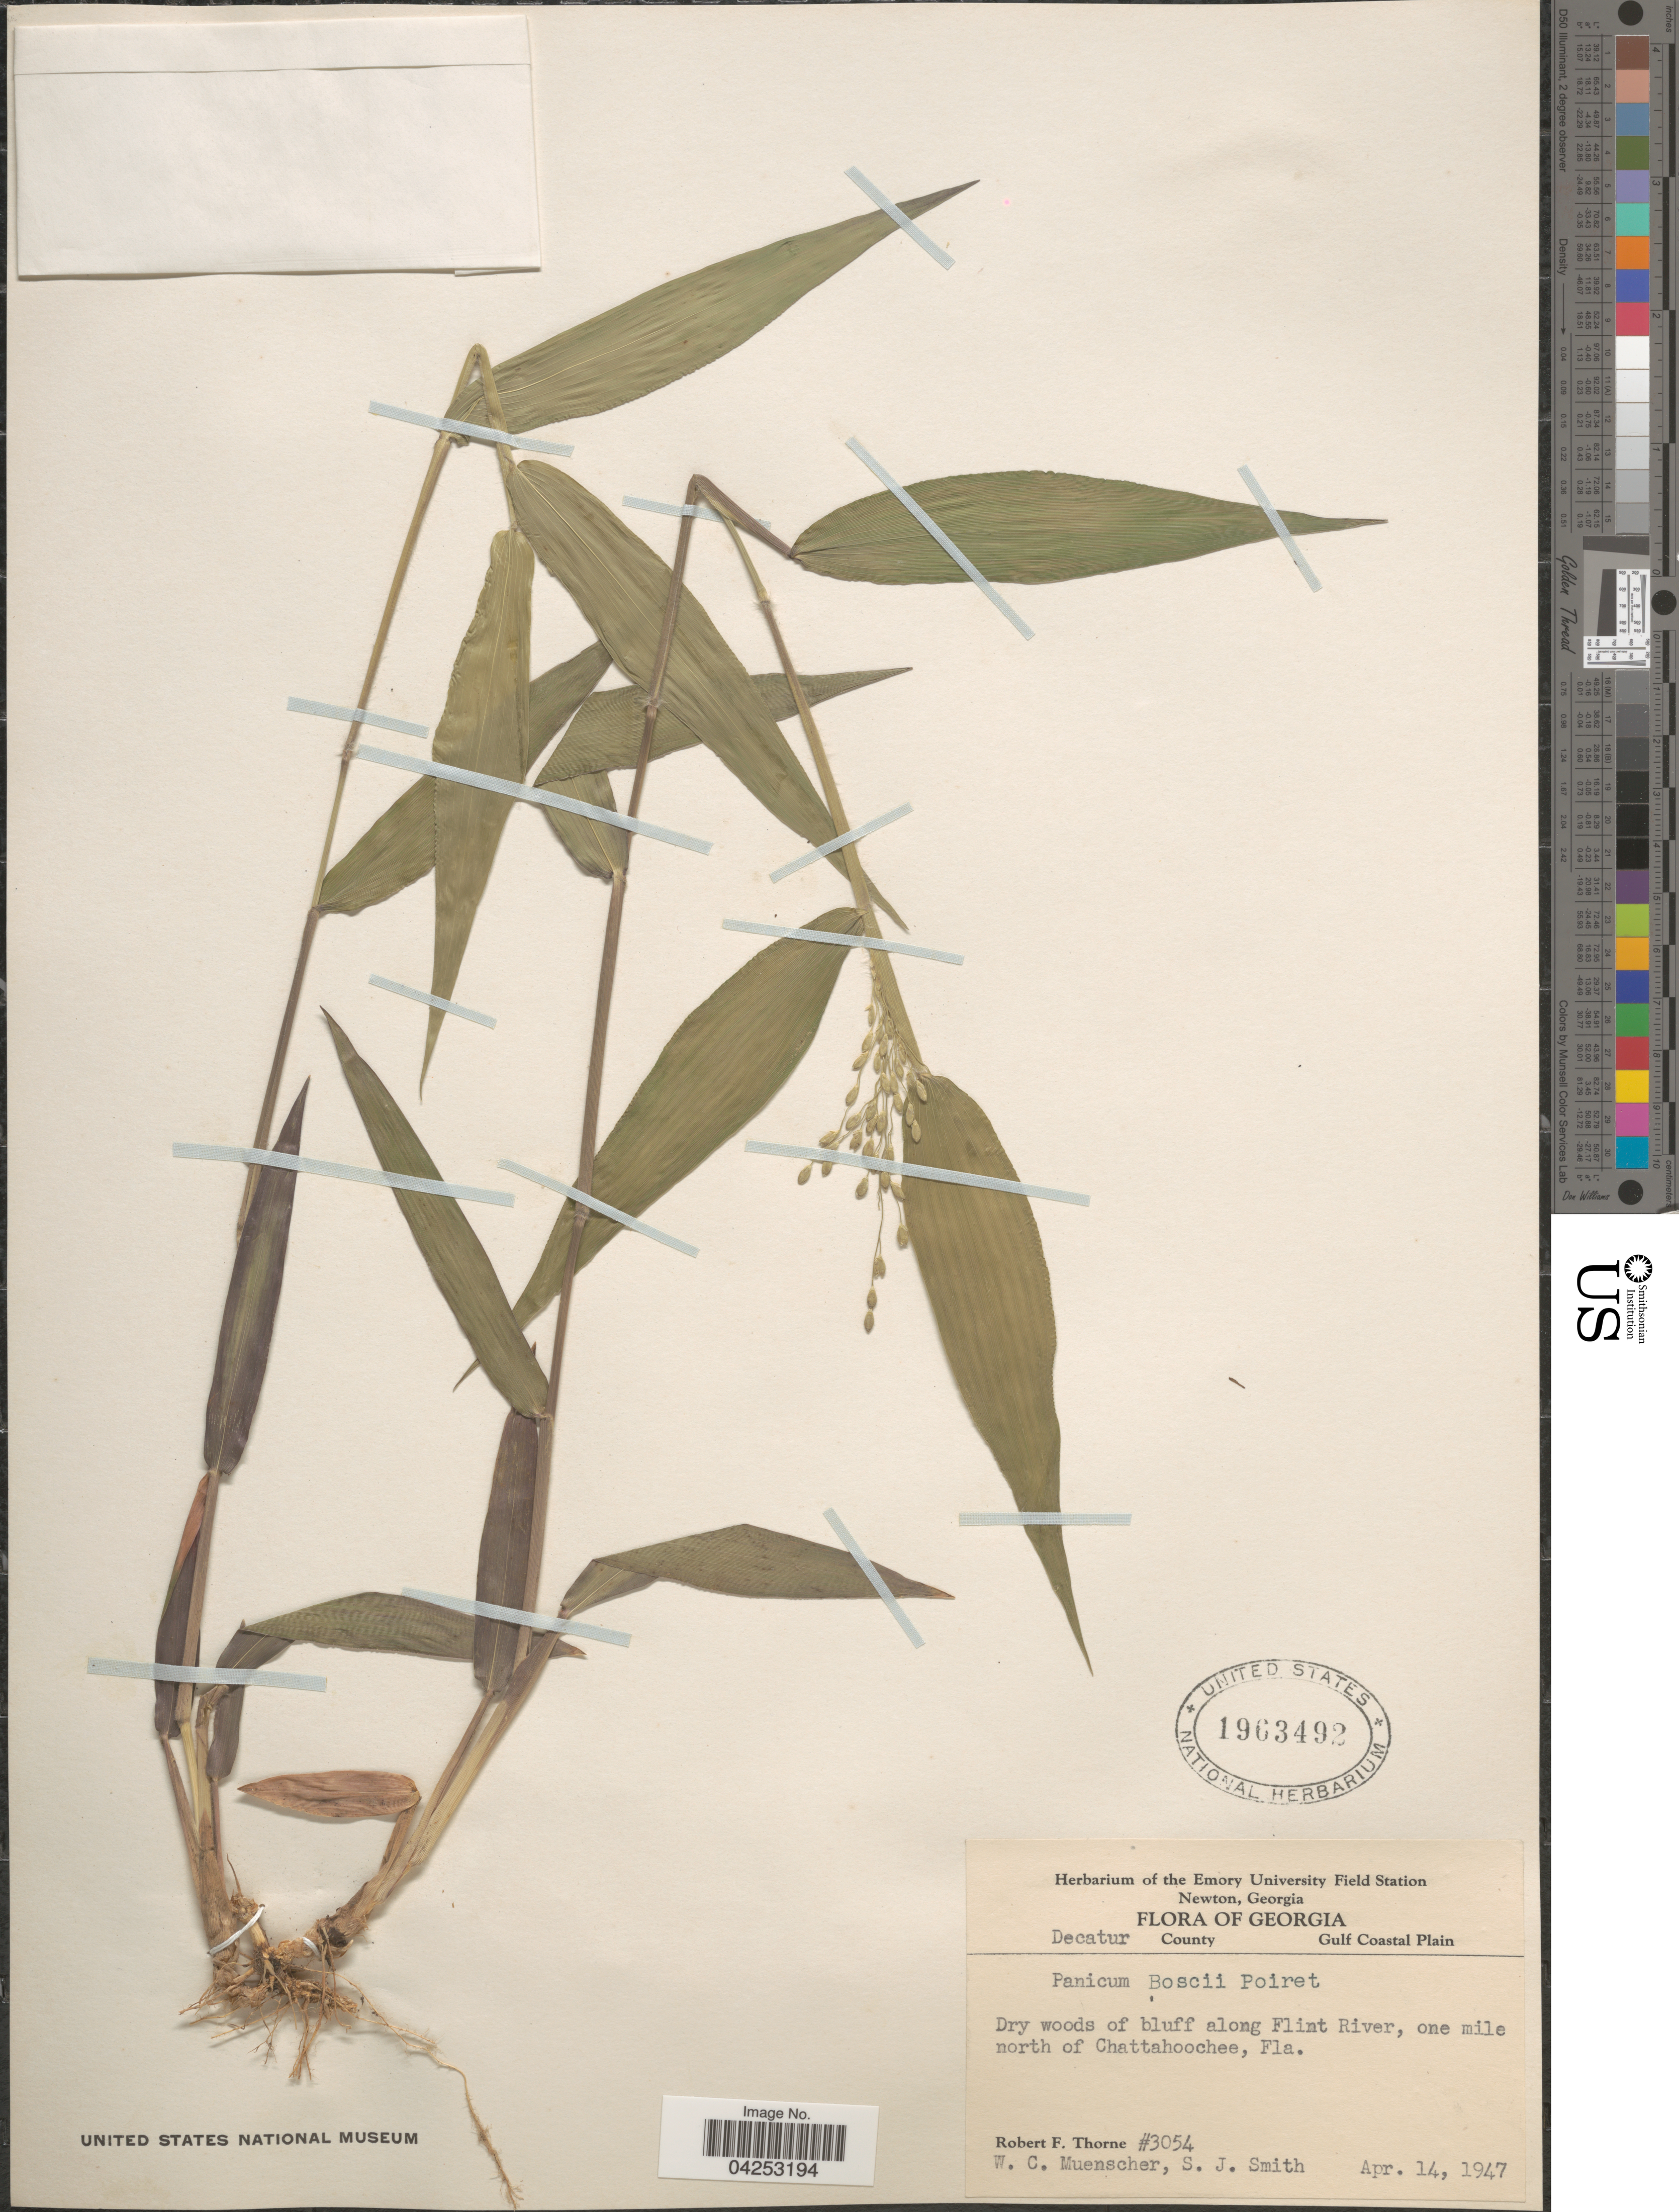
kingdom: Plantae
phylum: Tracheophyta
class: Liliopsida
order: Poales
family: Poaceae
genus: Dichanthelium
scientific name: Dichanthelium boscii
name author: (Poir.) Gould & C.A. Clark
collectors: R. F. Thorne, W. Muenscher & S. Smith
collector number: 3054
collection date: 1947-04-14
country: United States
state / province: Georgia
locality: Decatur County. Gulf Coastal Plain. Dry woods of bluff along Flint River, one mile north of Chattahoochee, Fla.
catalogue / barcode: US 1963492